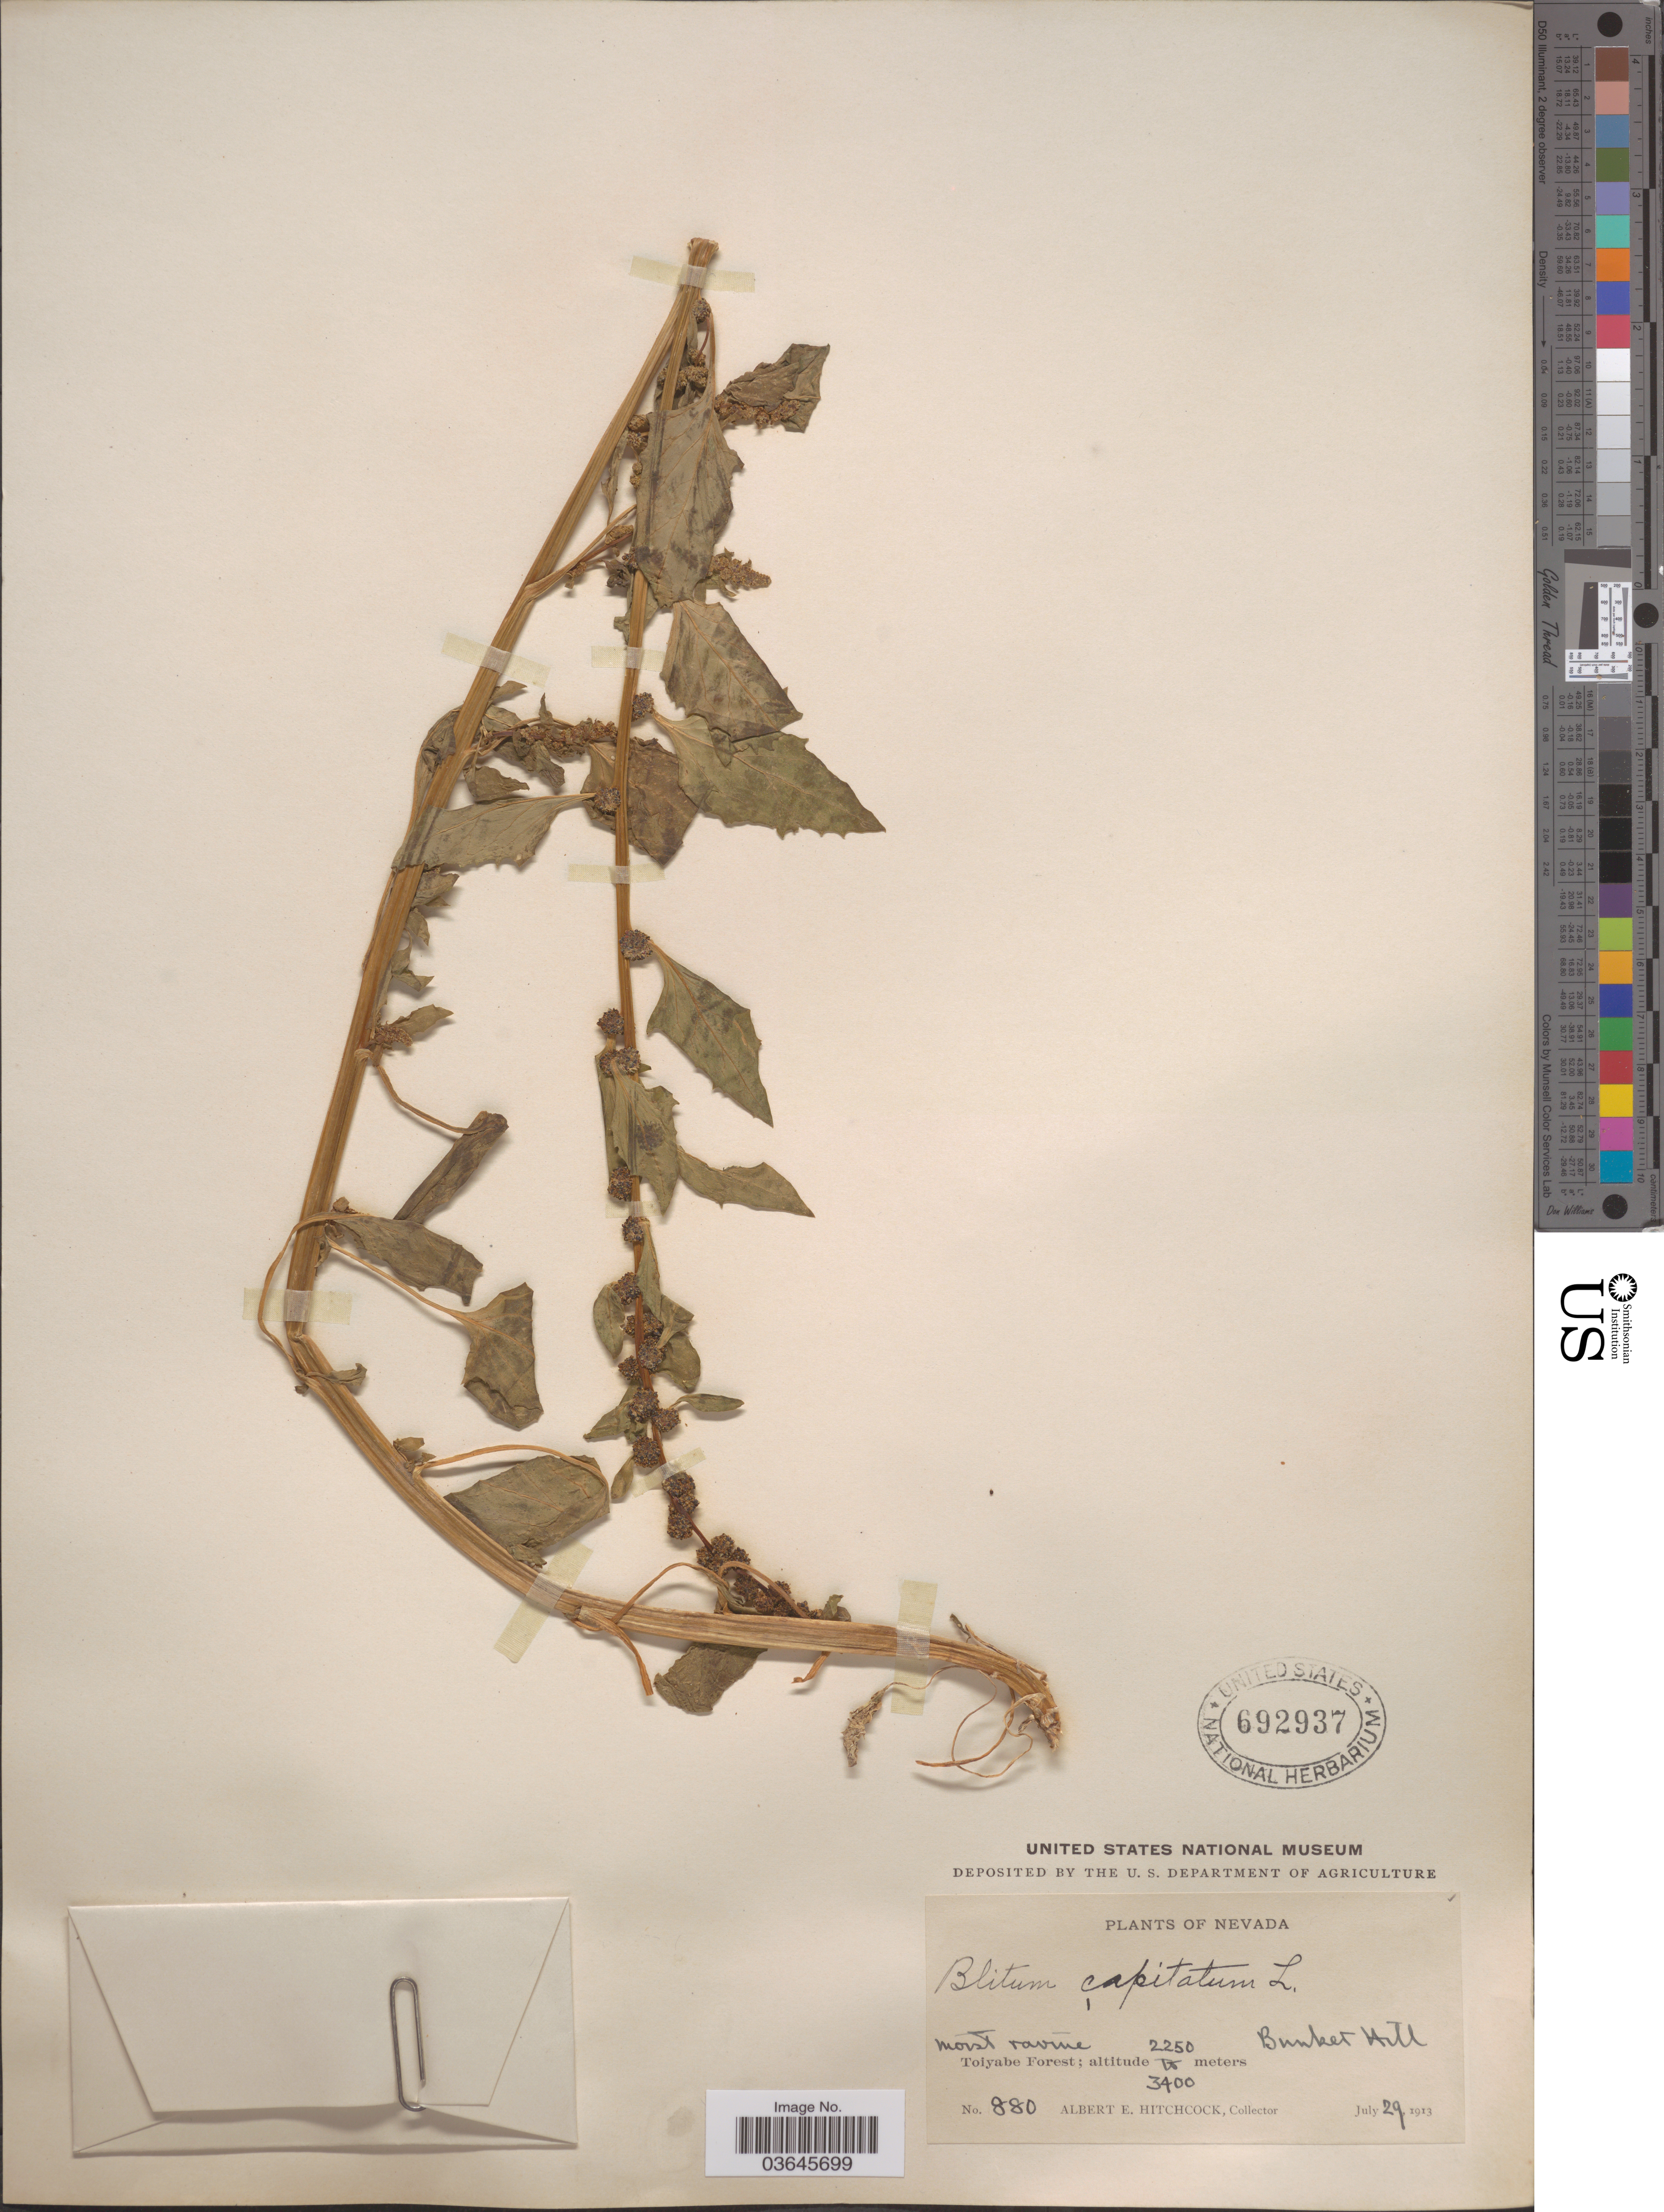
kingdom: Plantae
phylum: Tracheophyta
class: Magnoliopsida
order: Caryophyllales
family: Amaranthaceae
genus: Blitum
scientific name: Blitum capitatum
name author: L.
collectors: A. Hitchcock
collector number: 880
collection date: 1913-07-29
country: United States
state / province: Nevada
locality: Bunker Hill. Toiyabe Forest.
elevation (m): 2250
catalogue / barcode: US 692937